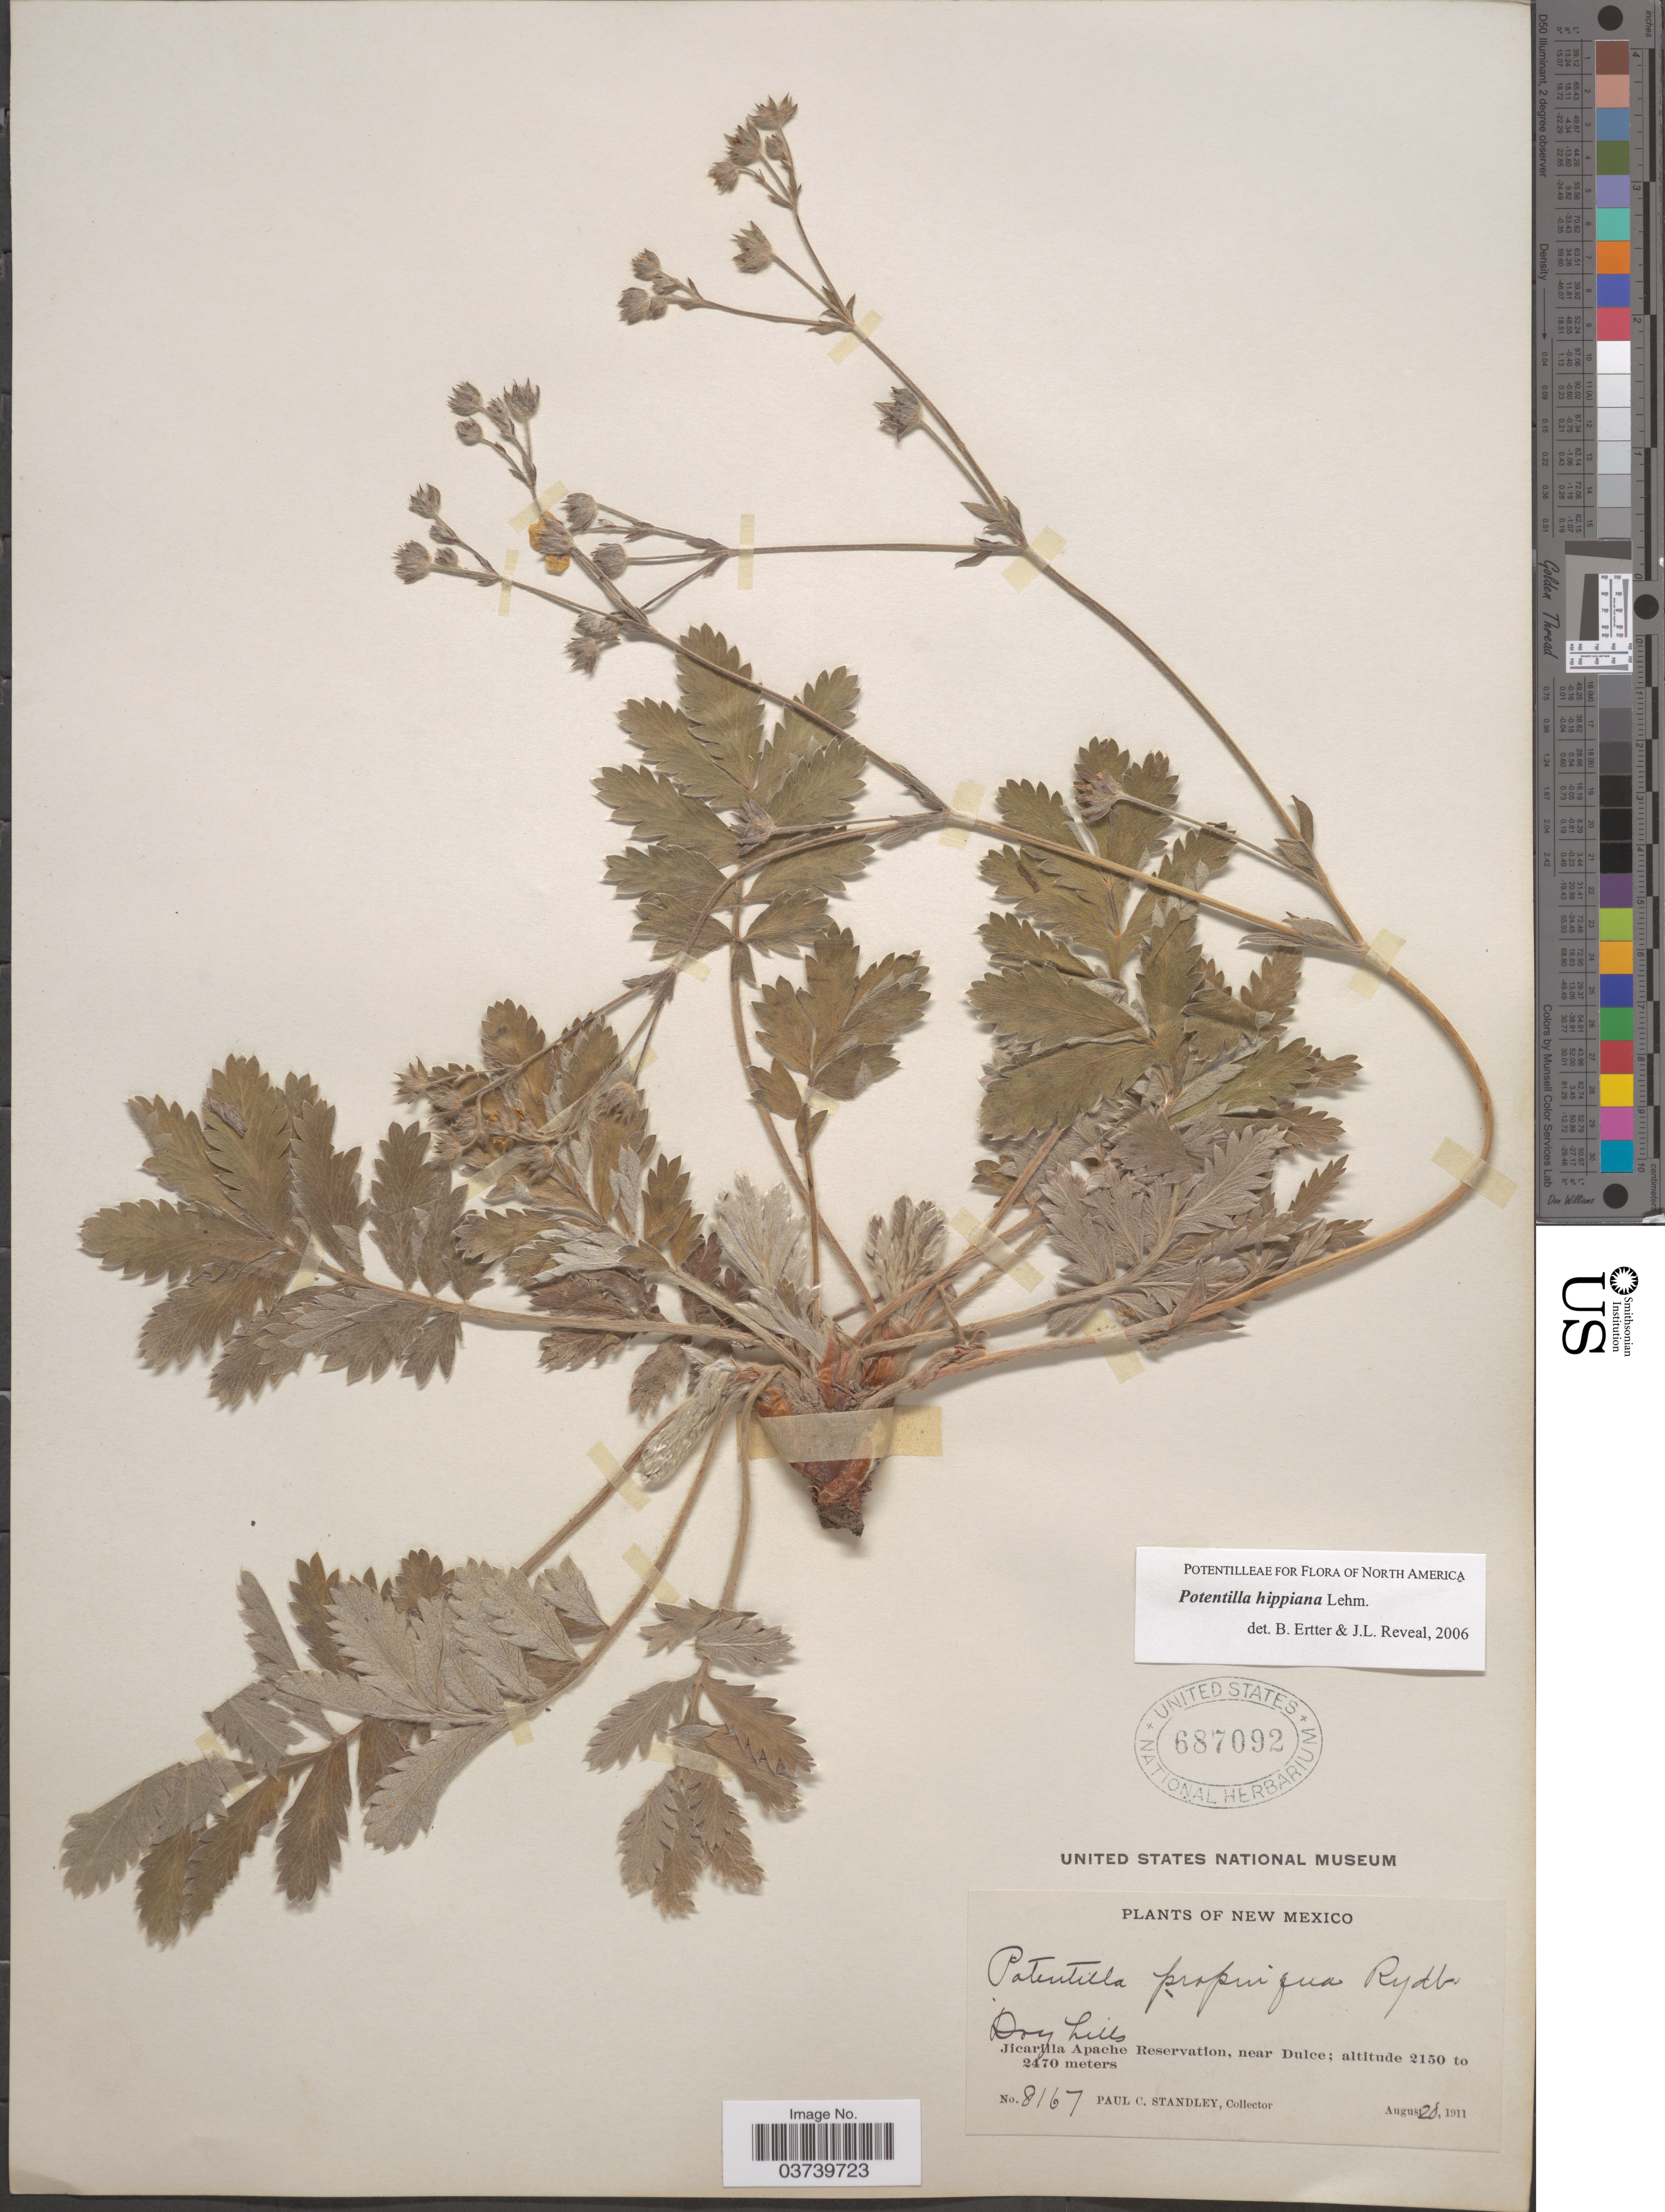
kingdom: Plantae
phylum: Tracheophyta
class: Magnoliopsida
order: Rosales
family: Rosaceae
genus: Potentilla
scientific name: Potentilla hippiana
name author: Lehm.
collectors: P. C. Standley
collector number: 8167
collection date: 1911-08-20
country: United States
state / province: New Mexico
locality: Jicarilla Apache Reservation, near Dulce.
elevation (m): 2150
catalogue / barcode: US 687092